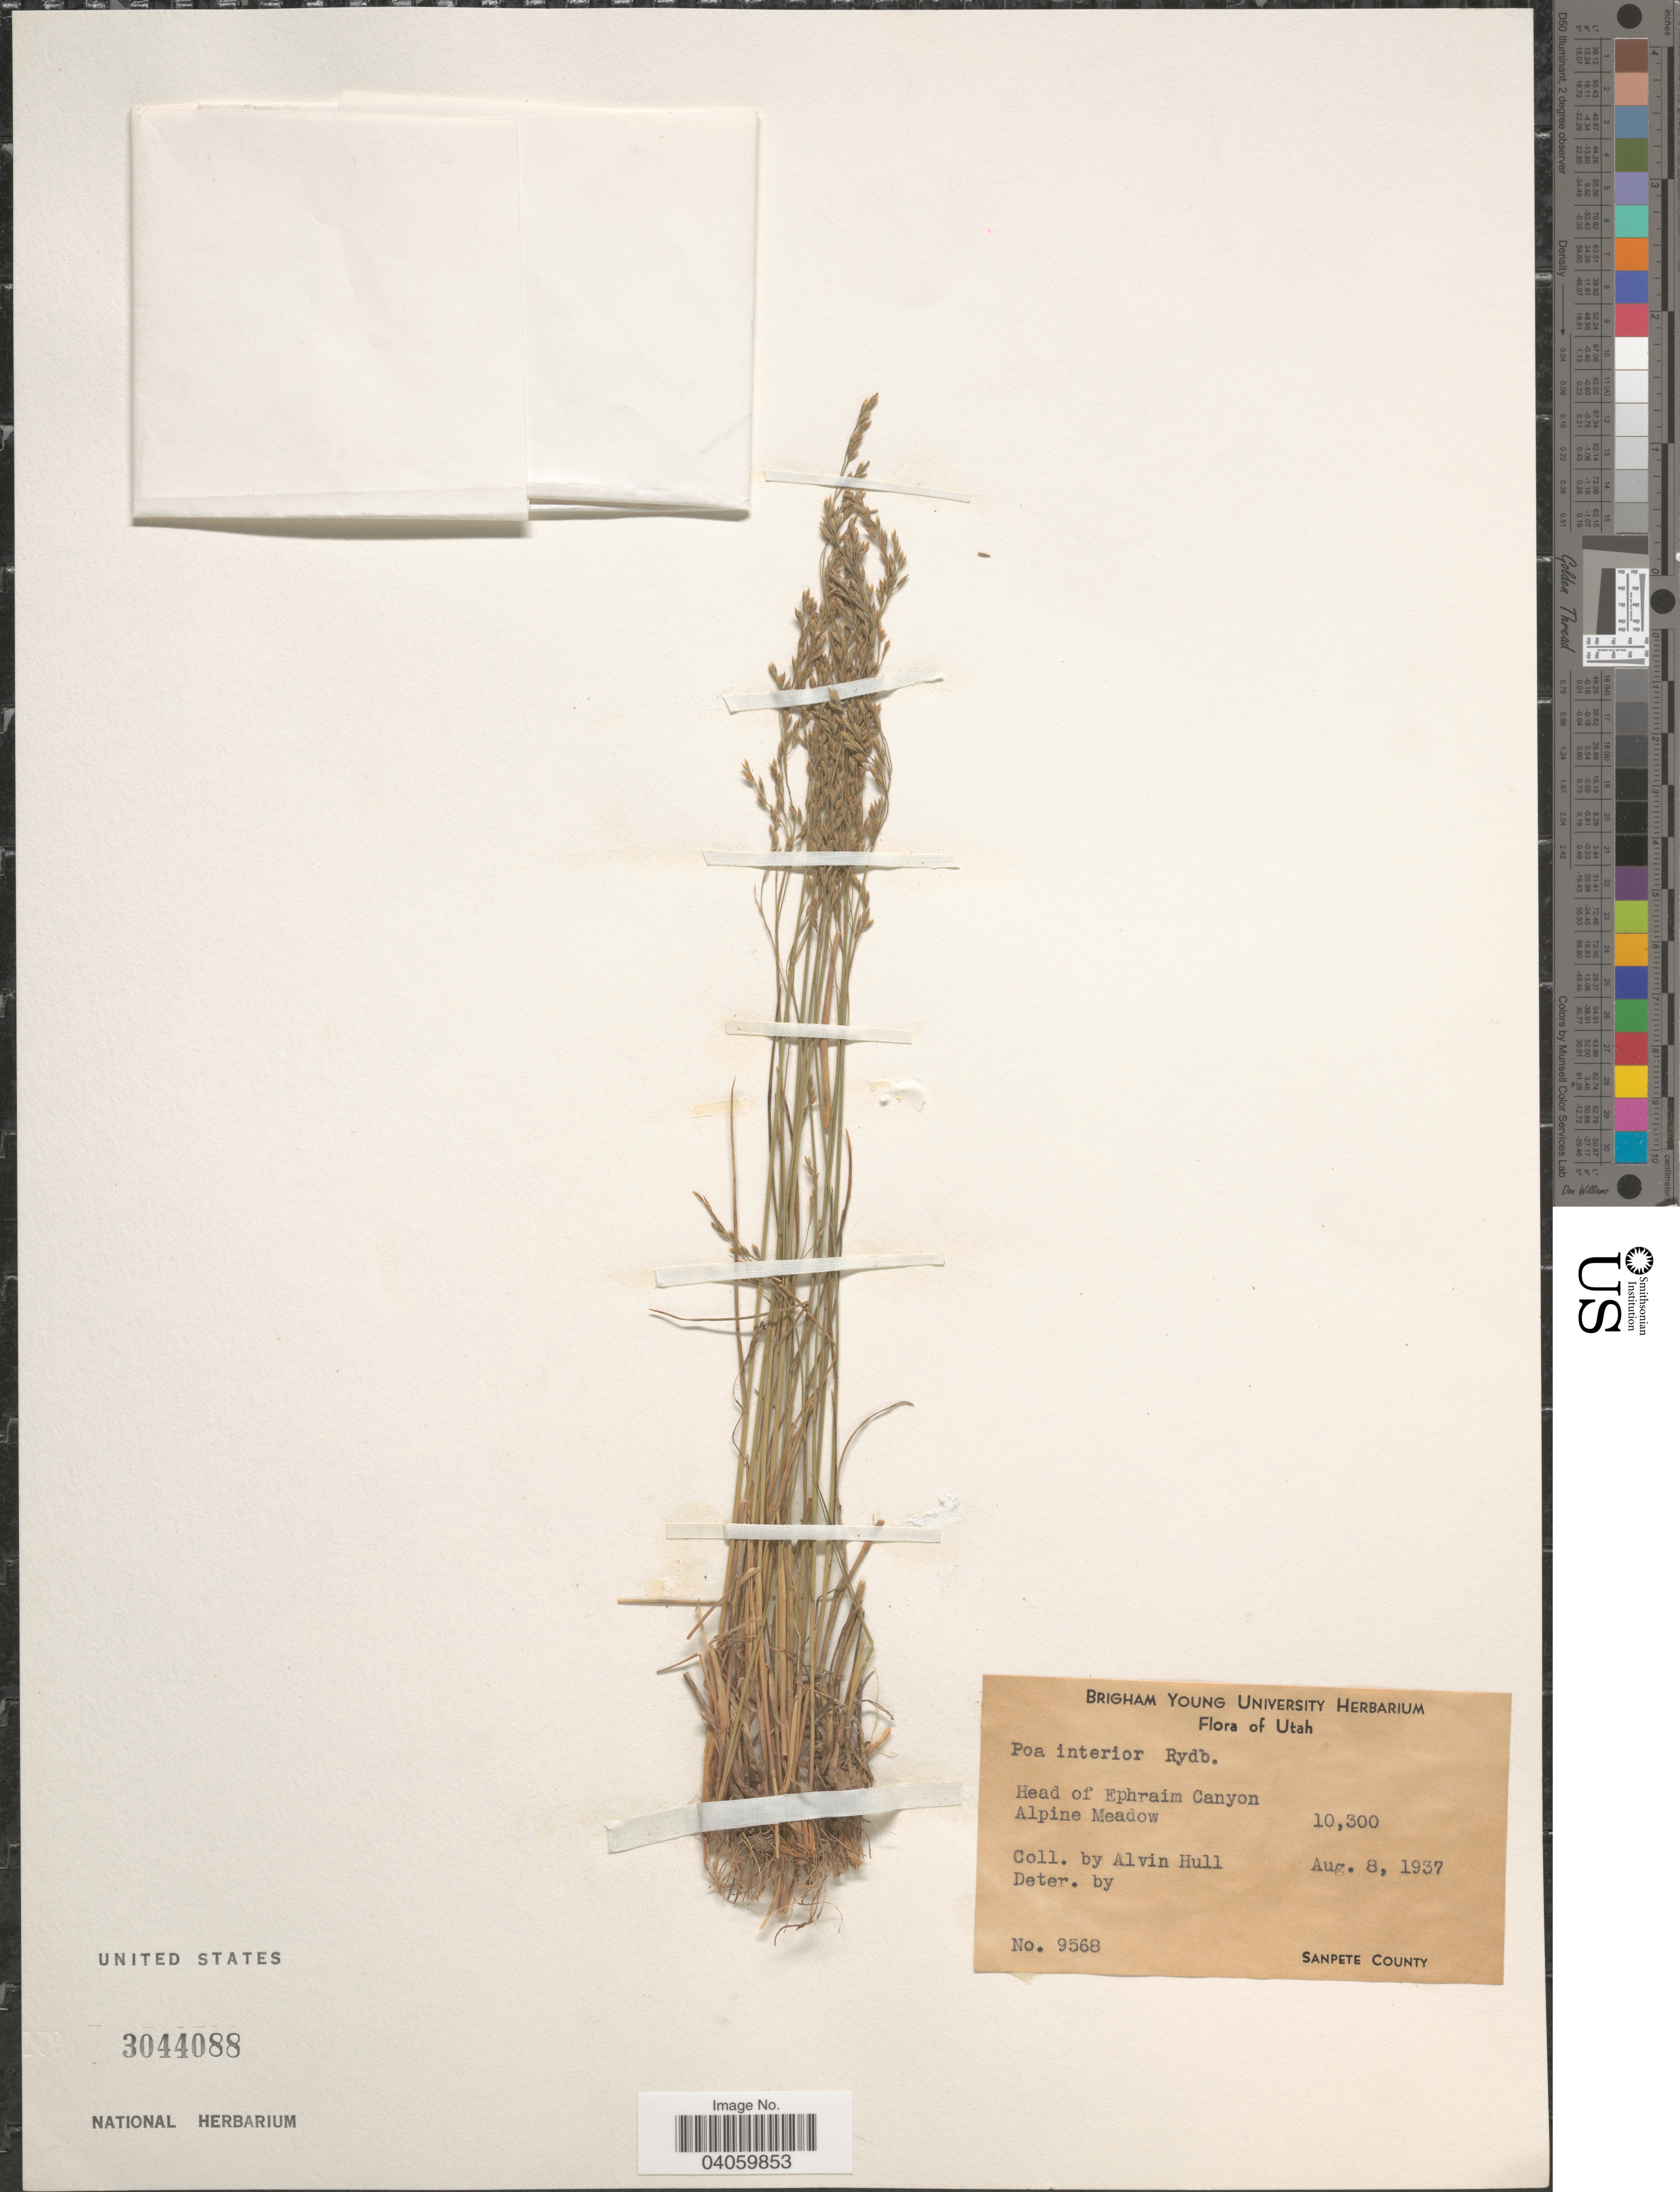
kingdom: Plantae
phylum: Tracheophyta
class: Liliopsida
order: Poales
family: Poaceae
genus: Poa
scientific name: Poa interior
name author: Rydb.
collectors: A. Hull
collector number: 9568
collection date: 1937-09-08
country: United States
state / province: Utah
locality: Head of Ephraim Canyon. Sanpete County.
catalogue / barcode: US 3044088